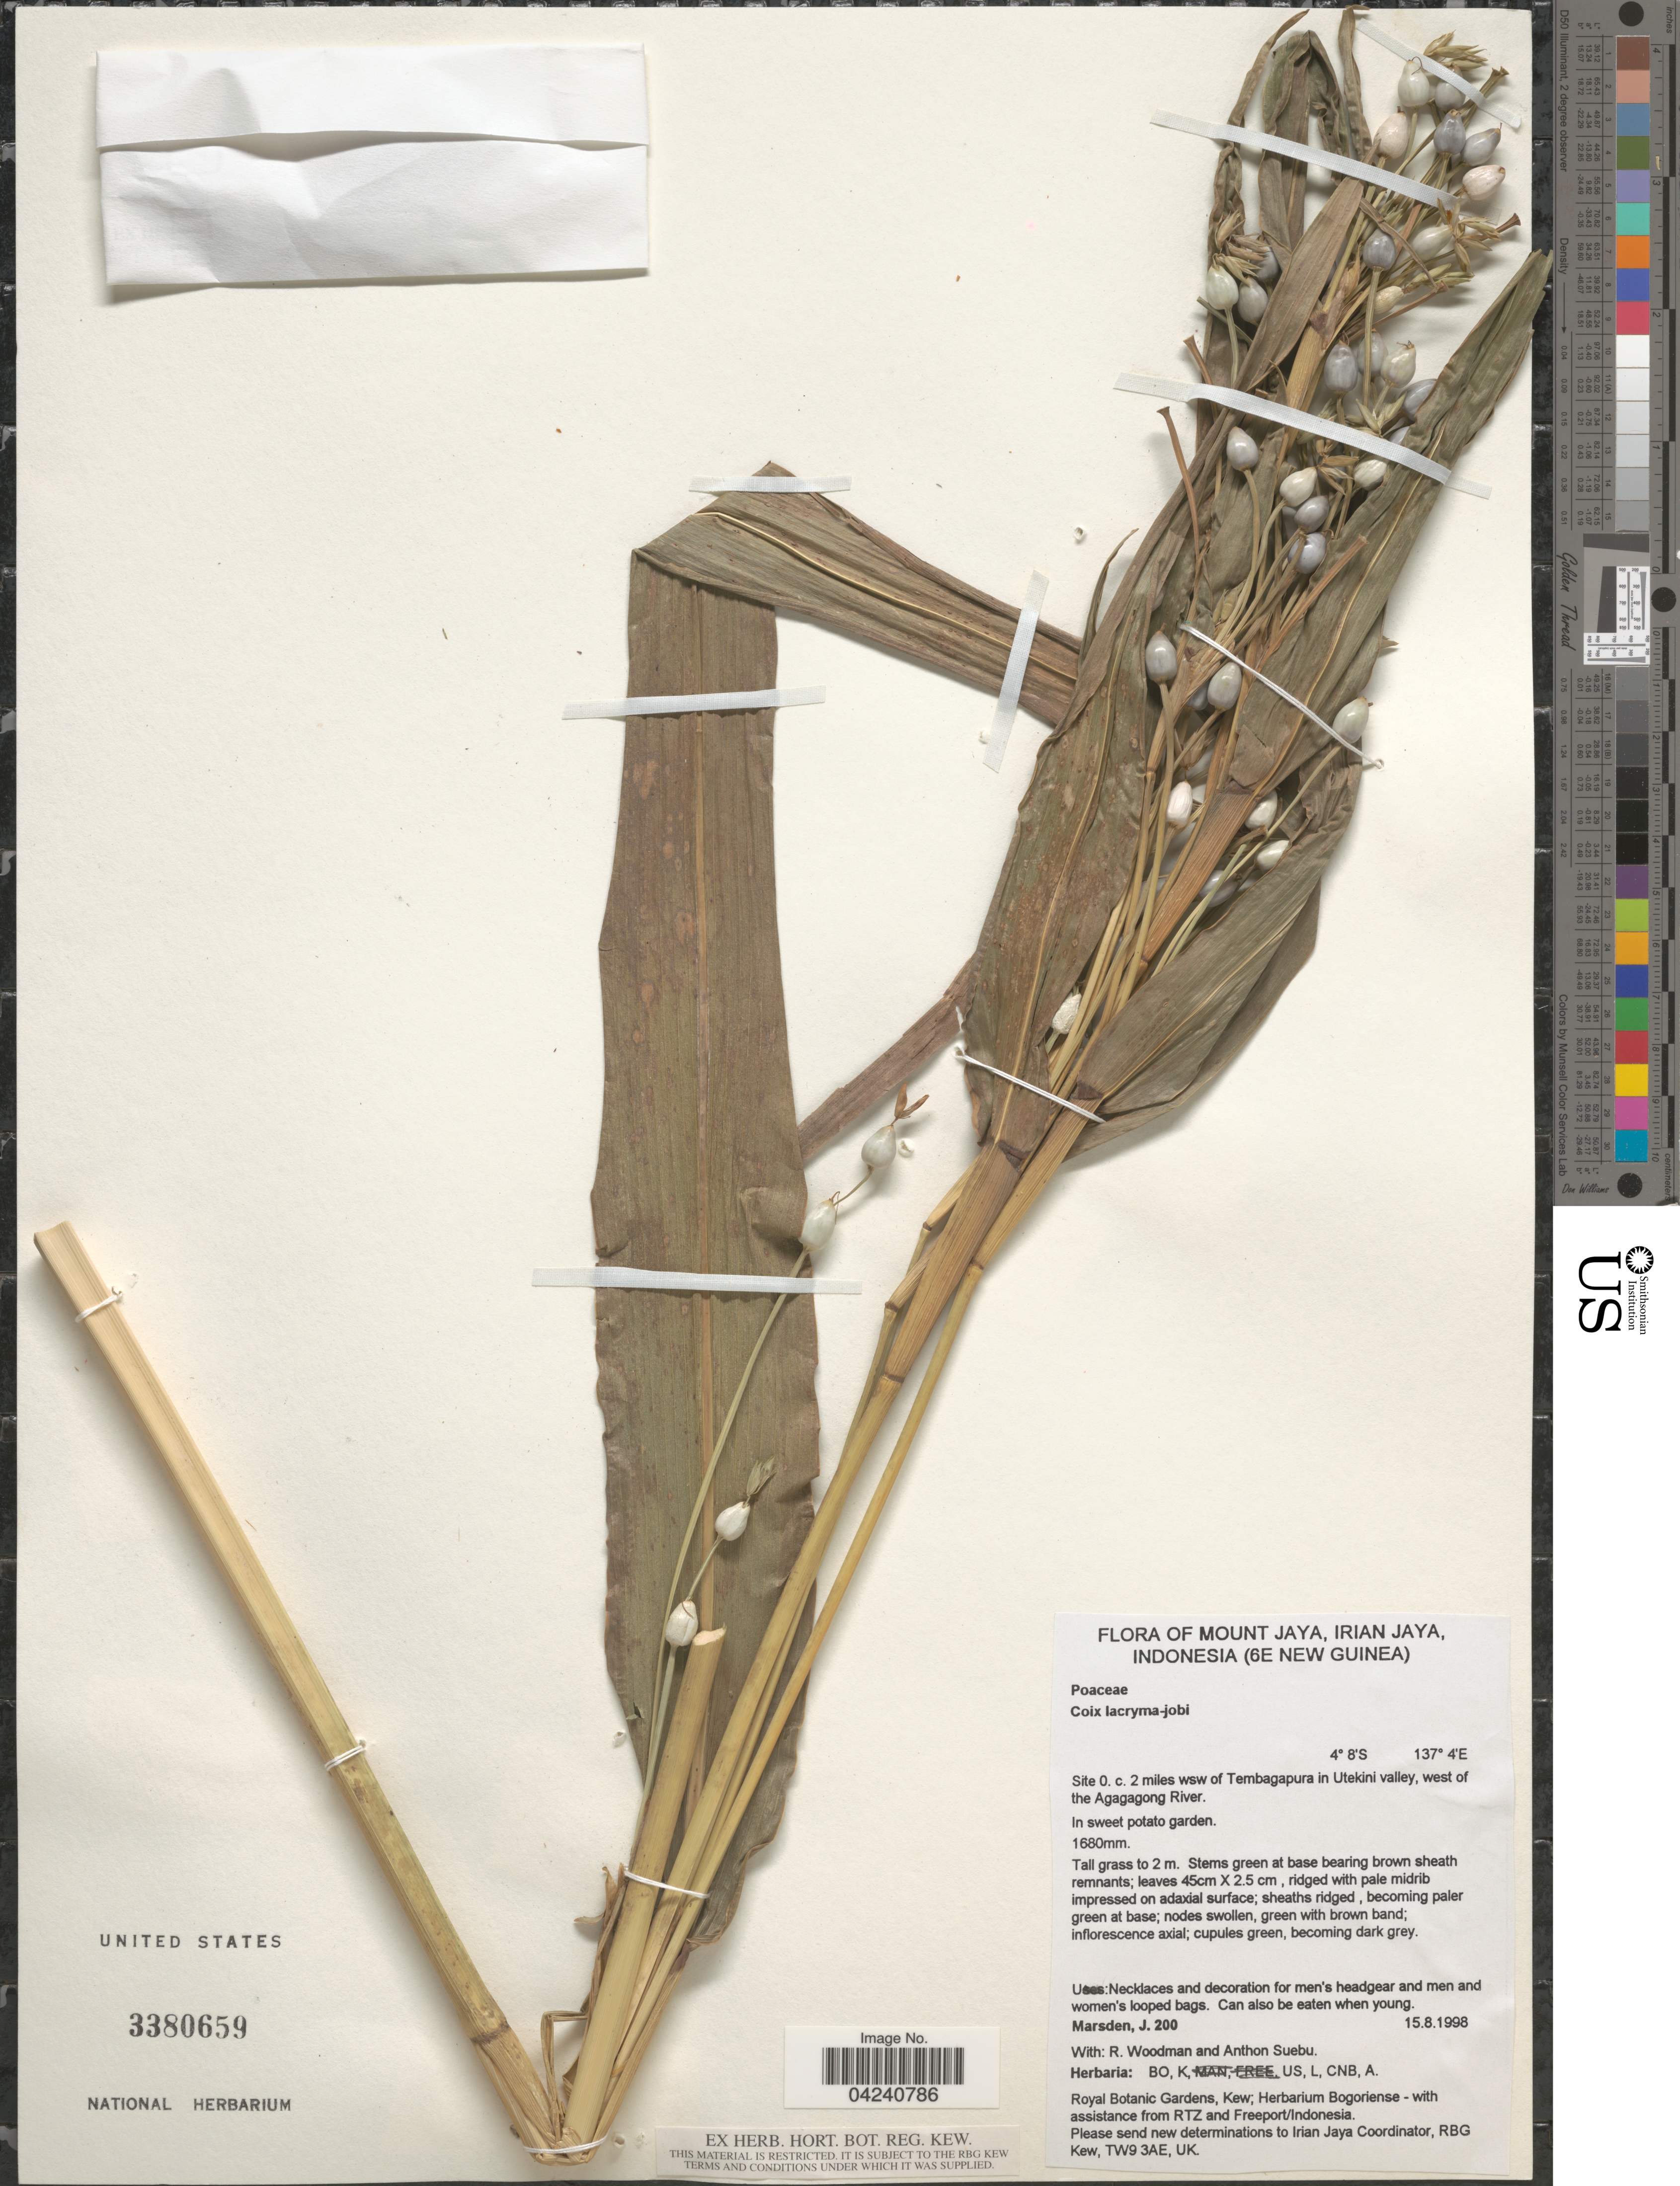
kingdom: Plantae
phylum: Tracheophyta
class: Liliopsida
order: Poales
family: Poaceae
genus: Coix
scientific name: Coix lacryma-jobi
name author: L.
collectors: J. Marsden, R. Woodman & A. Suebu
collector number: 200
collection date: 1998-08-15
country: Indonesia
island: New Guinea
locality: Mount Jaya, Irian Jaya, (6e New Guinea). Site 0. c. 2 miles wsw of Tembagapura in Utekini valley, west of the Agagagong River. In sweet potato garden.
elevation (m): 1680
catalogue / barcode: US 3380659